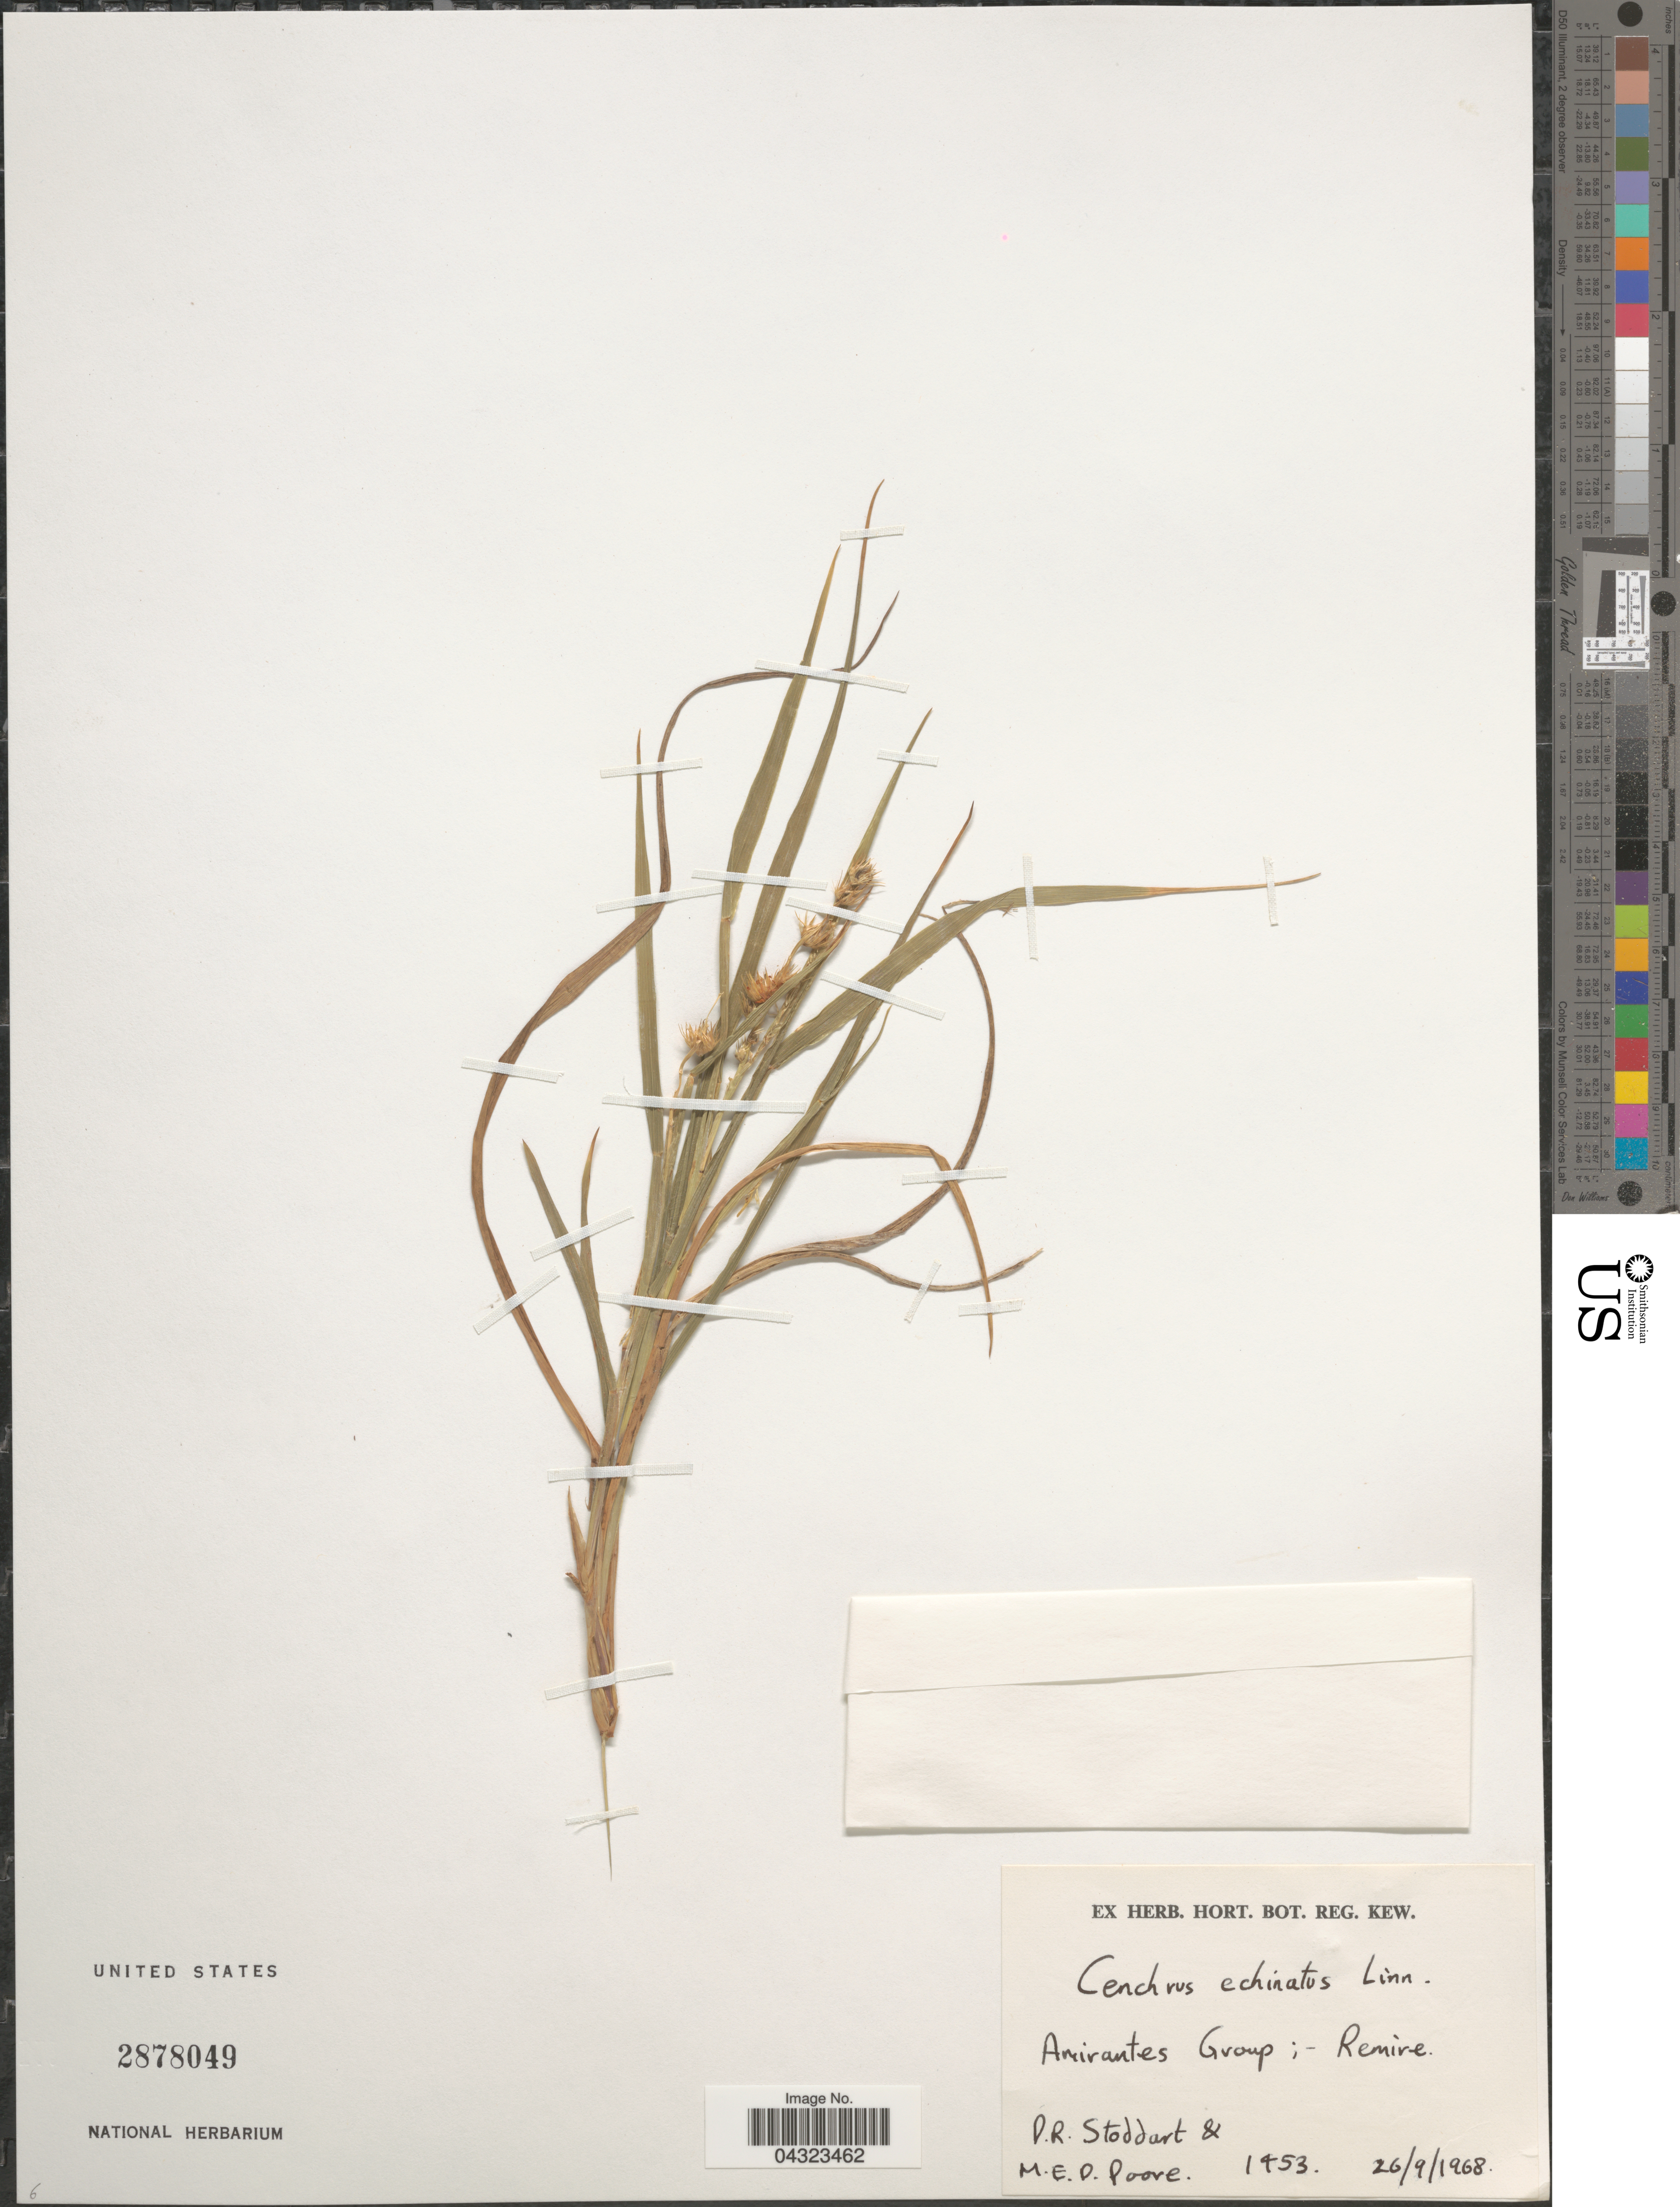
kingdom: Plantae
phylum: Tracheophyta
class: Liliopsida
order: Poales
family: Poaceae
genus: Cenchrus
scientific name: Cenchrus echinatus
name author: L.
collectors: D. R. Stoddart & M. E. D. Poore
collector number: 1453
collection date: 1968-09-26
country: Seychelles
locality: Amirantes Group; Remire.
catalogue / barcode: US 2878049